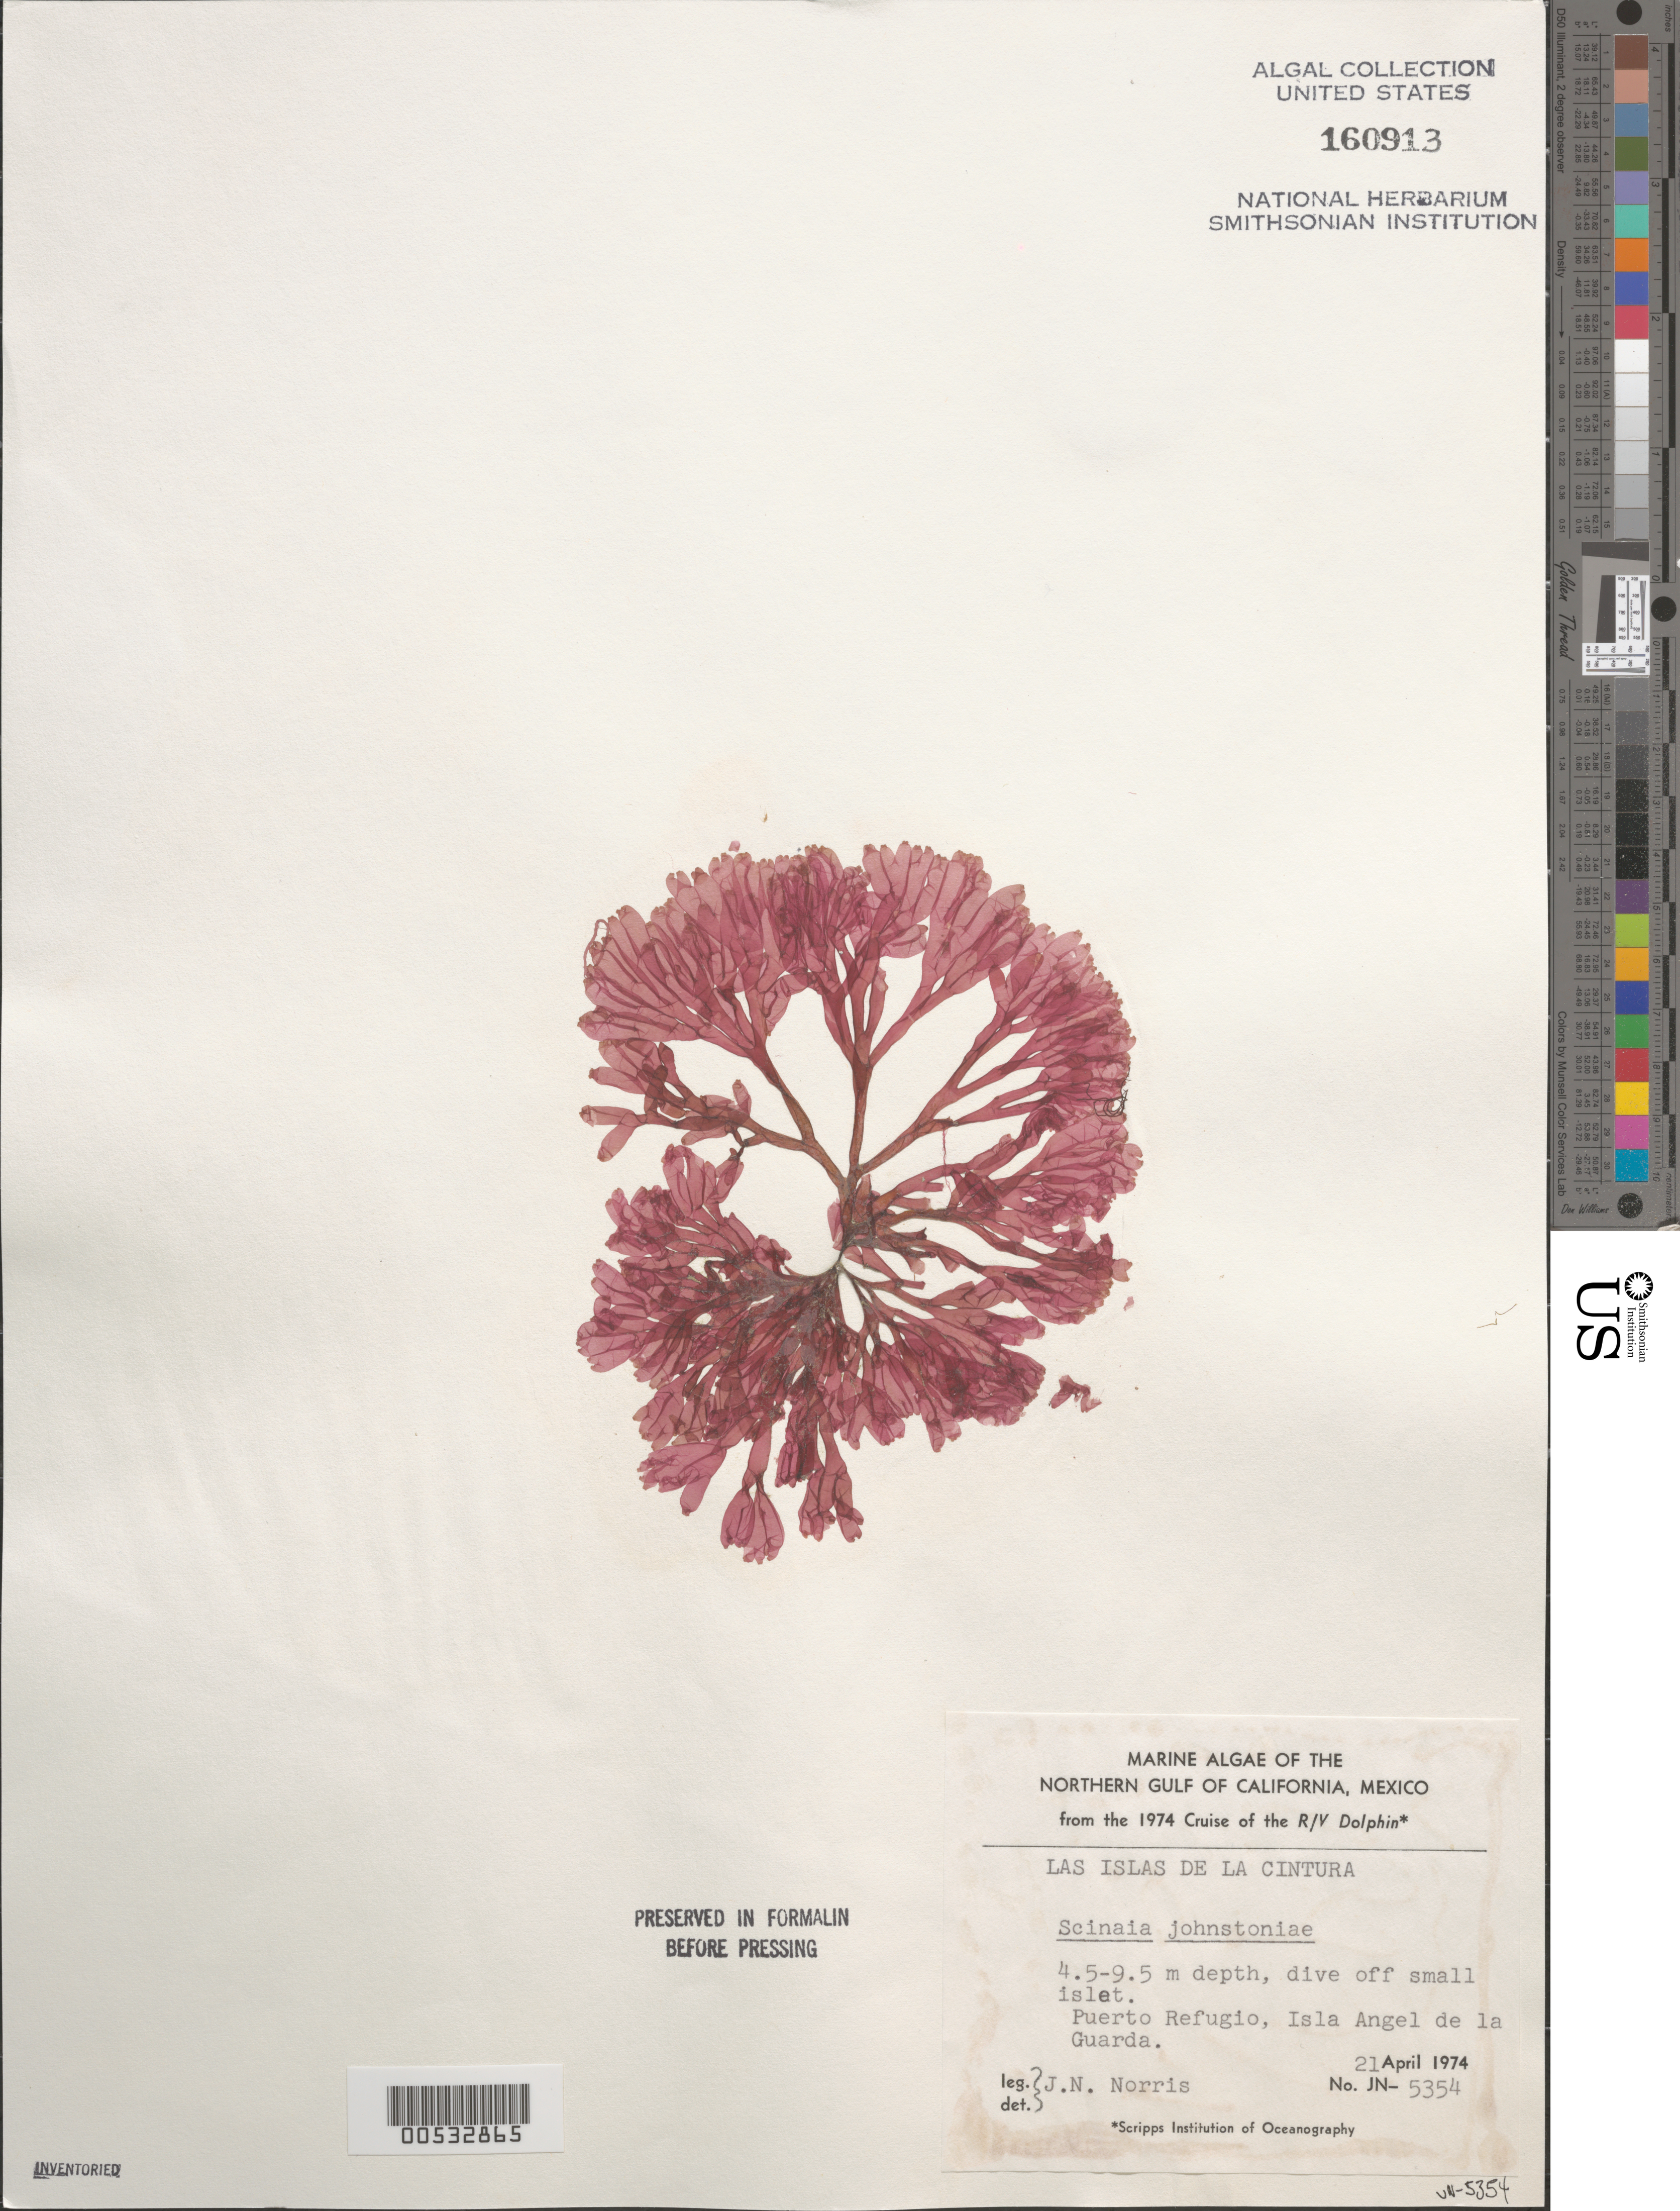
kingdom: Plantae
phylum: Rhodophyta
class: Florideophyceae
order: Nemaliales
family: Scinaiaceae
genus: Scinaia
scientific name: Scinaia johnstoniae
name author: Setch.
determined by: Norris, James N.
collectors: J. N. Norris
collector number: JN-5354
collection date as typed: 21 Apr 1974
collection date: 1974-04-21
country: Mexico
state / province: Baja California Norte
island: Isla Angel de la Guarda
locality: Puerto Refugio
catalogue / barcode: US 160913